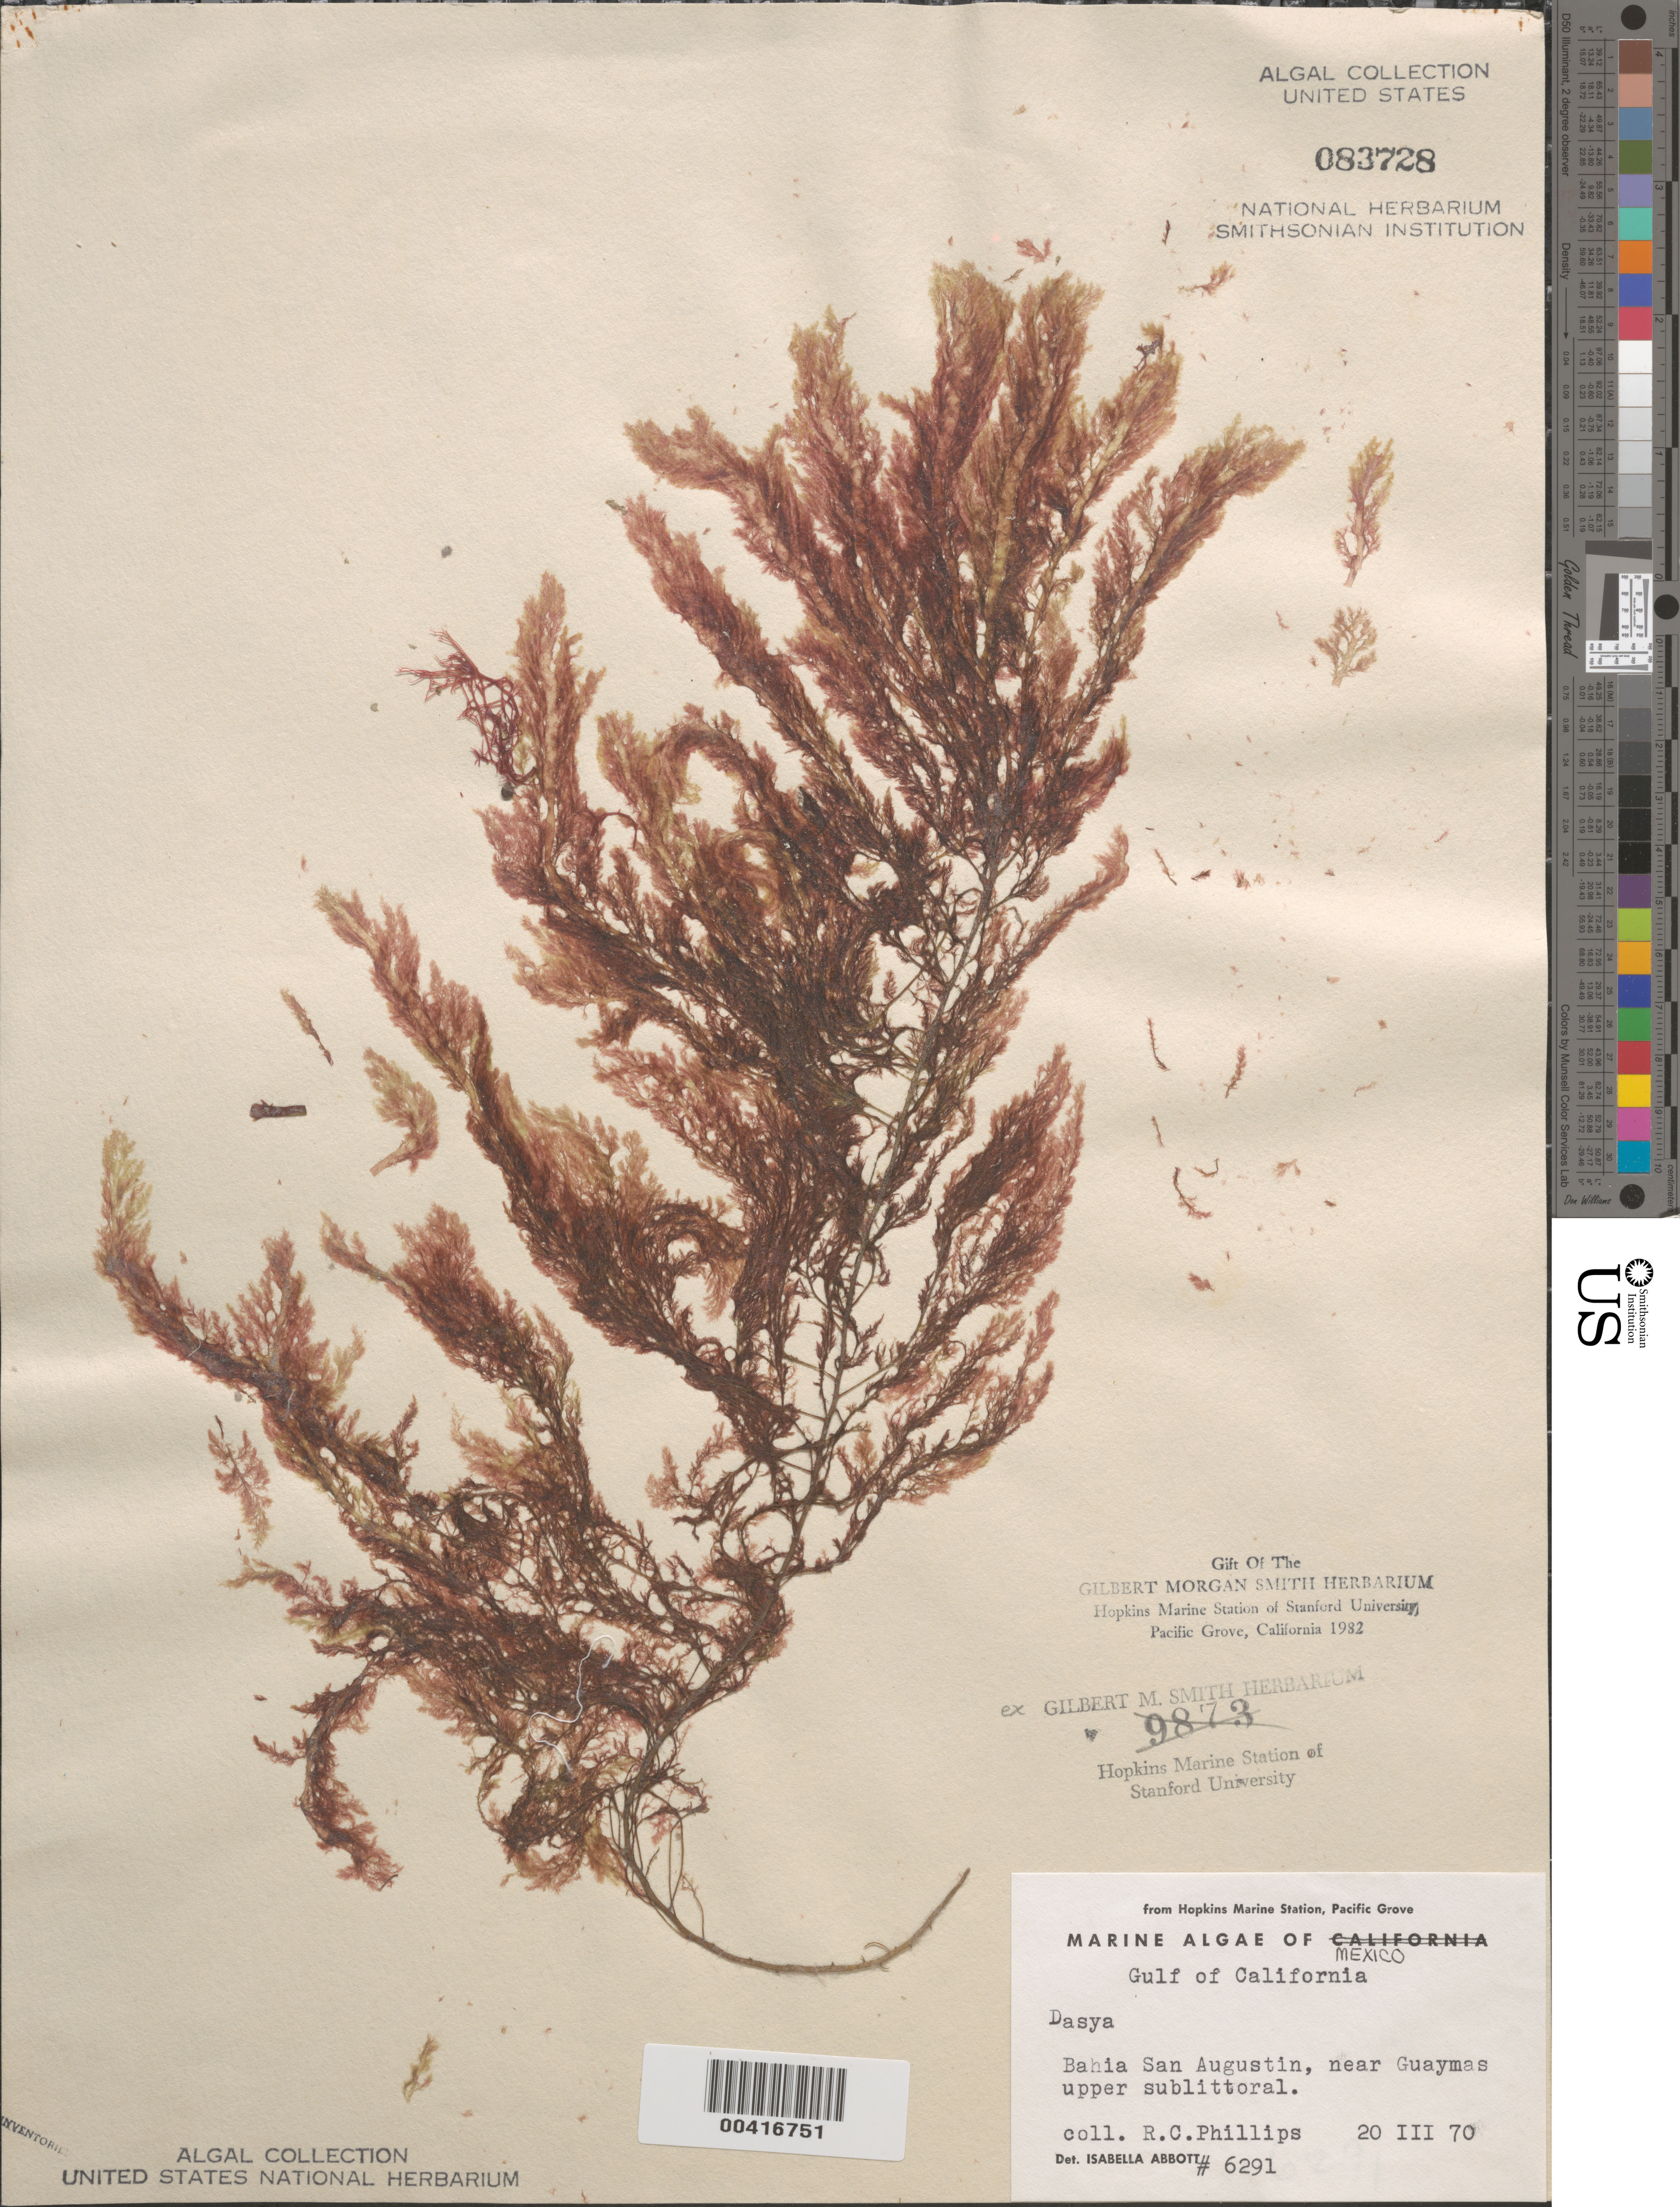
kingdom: Plantae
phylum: Rhodophyta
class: Florideophyceae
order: Ceramiales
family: Dasyaceae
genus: Dasya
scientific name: Dasya sp.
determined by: Abbott, Isabella A.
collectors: R. C. Phillips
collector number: IAA 6291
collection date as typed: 20 Mar 1970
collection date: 1970-03-20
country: Mexico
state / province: Sonora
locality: Bahia San Augustin, near Guaymas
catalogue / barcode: US 83728